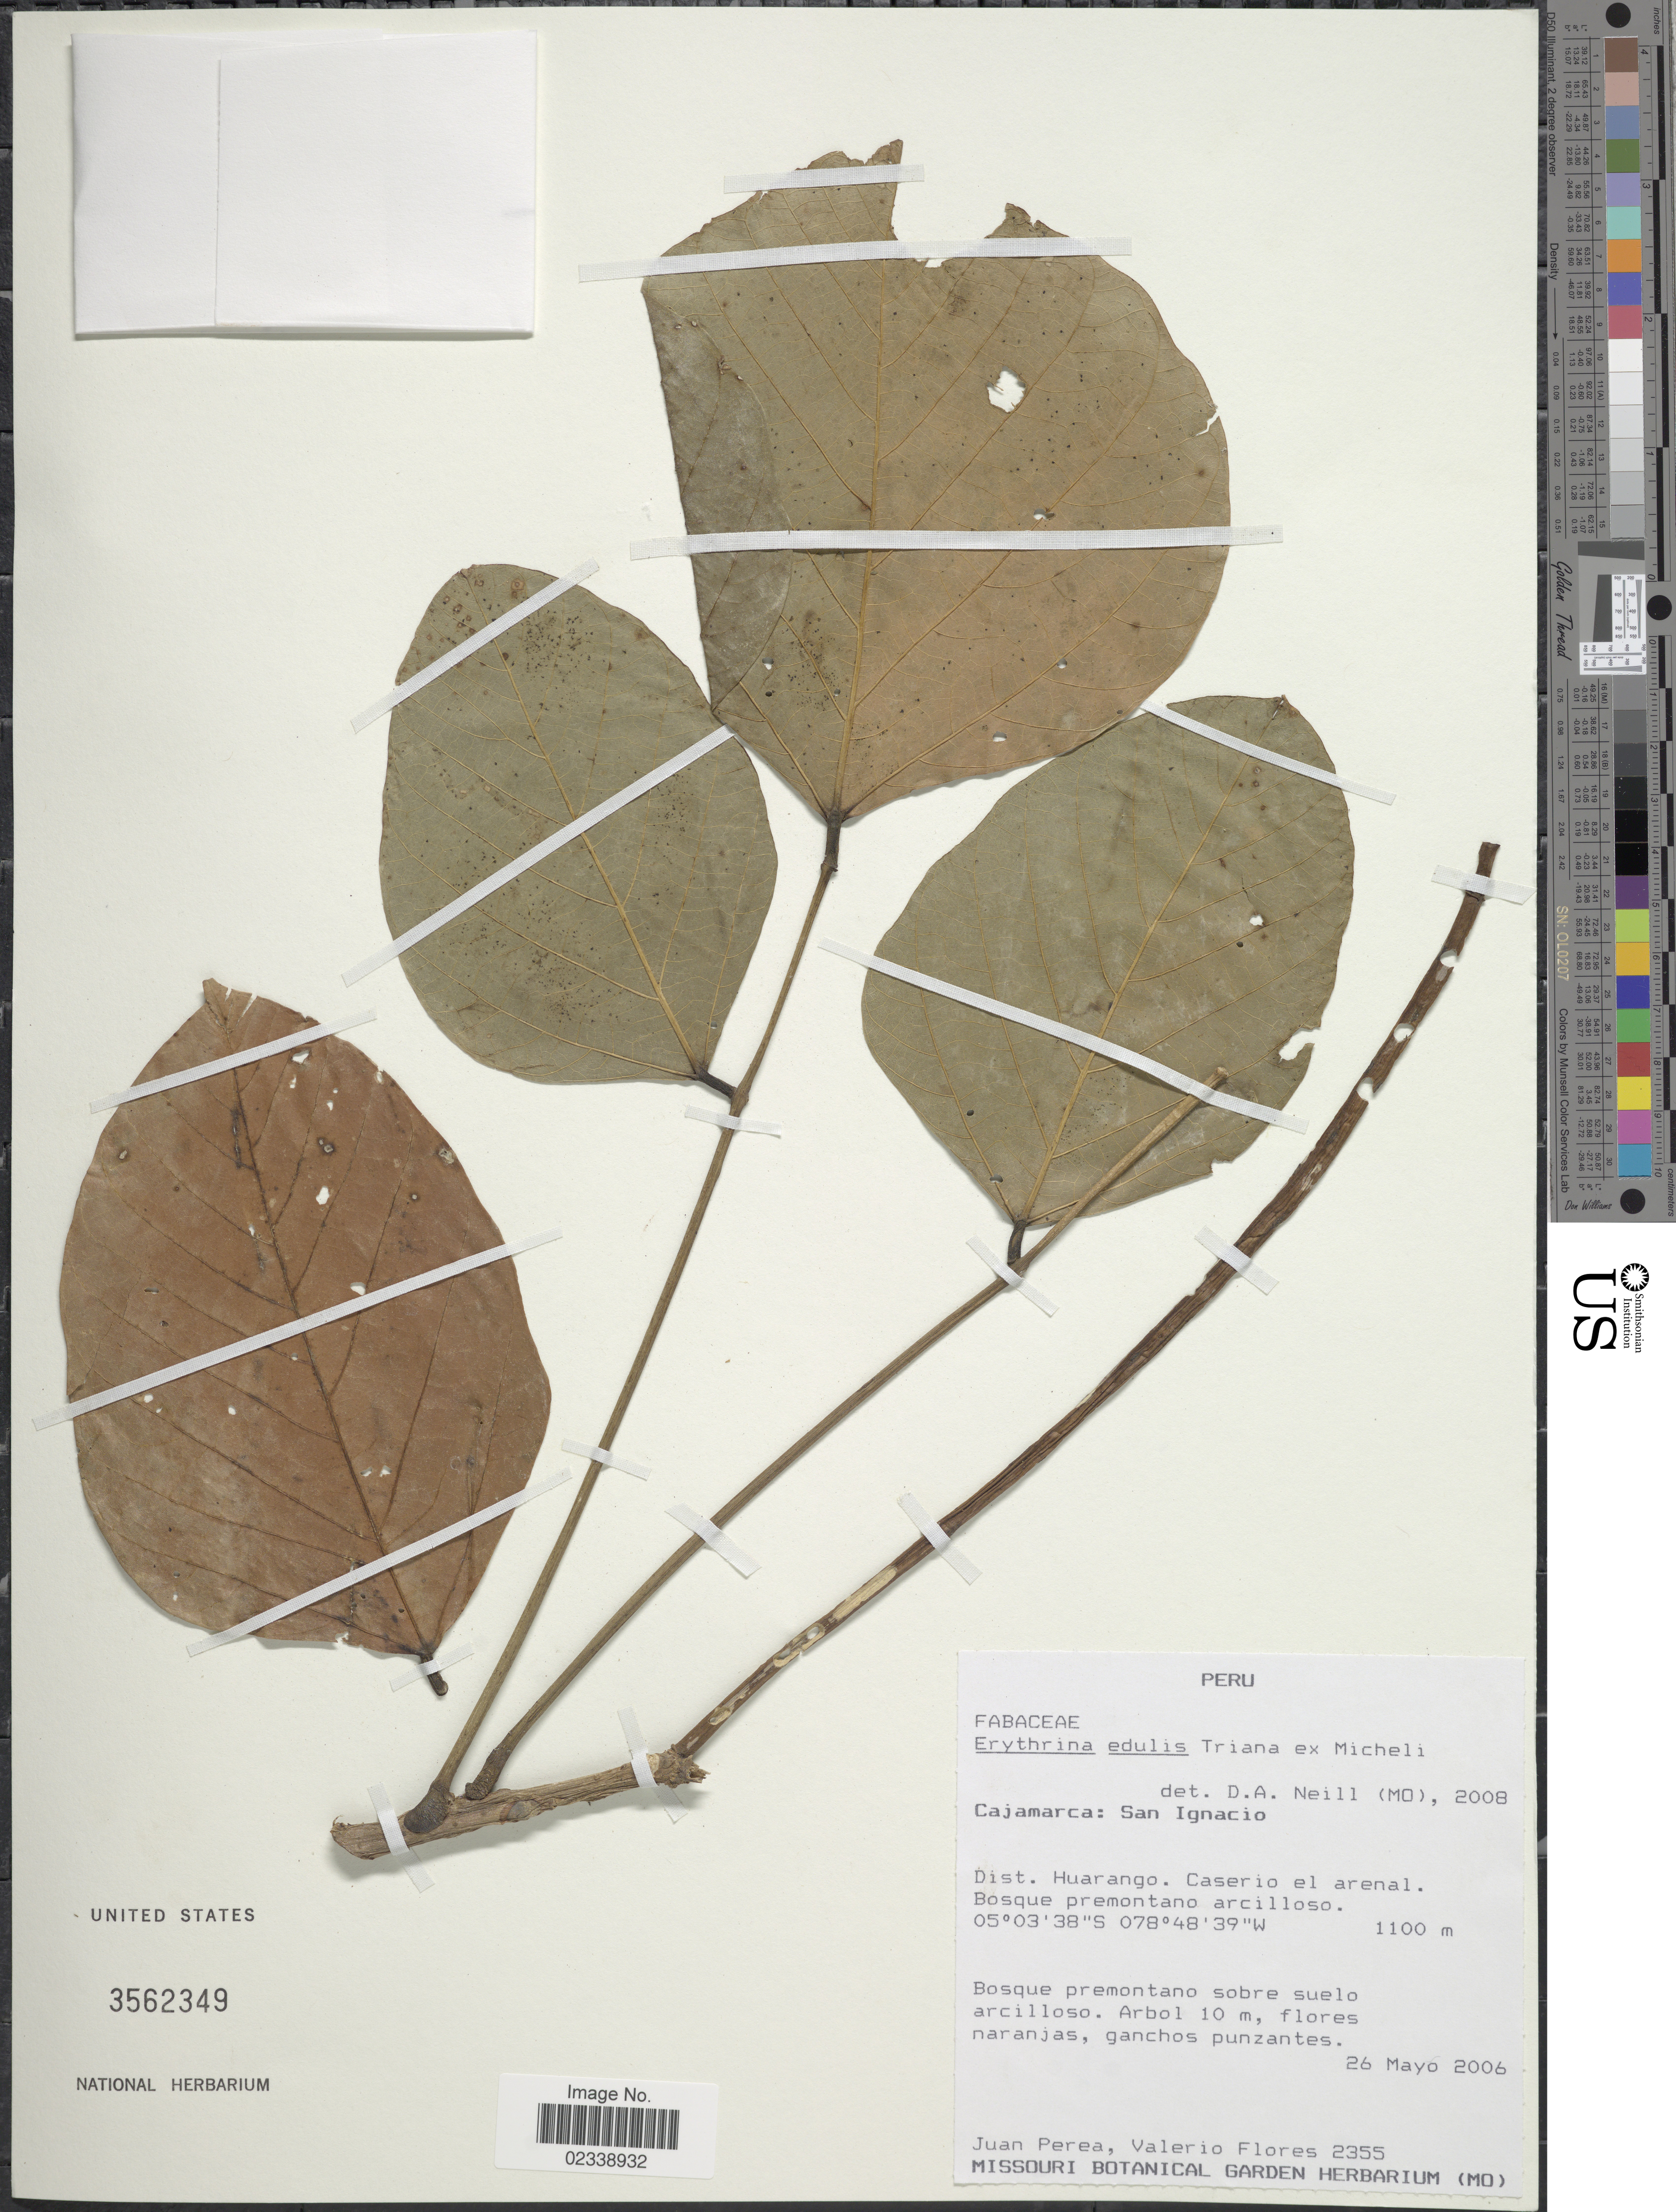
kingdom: Plantae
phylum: Tracheophyta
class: Magnoliopsida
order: Fabales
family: Fabaceae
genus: Erythrina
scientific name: Erythrina edulis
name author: Triana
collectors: J. Perea & V. Flores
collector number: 2355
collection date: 2006-05-26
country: Peru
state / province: Cajamarca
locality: San Ignacio, Dist. Huarango, Caserio el arenal, Bosque premontano arcilloso.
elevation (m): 1100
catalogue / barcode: US 3562349